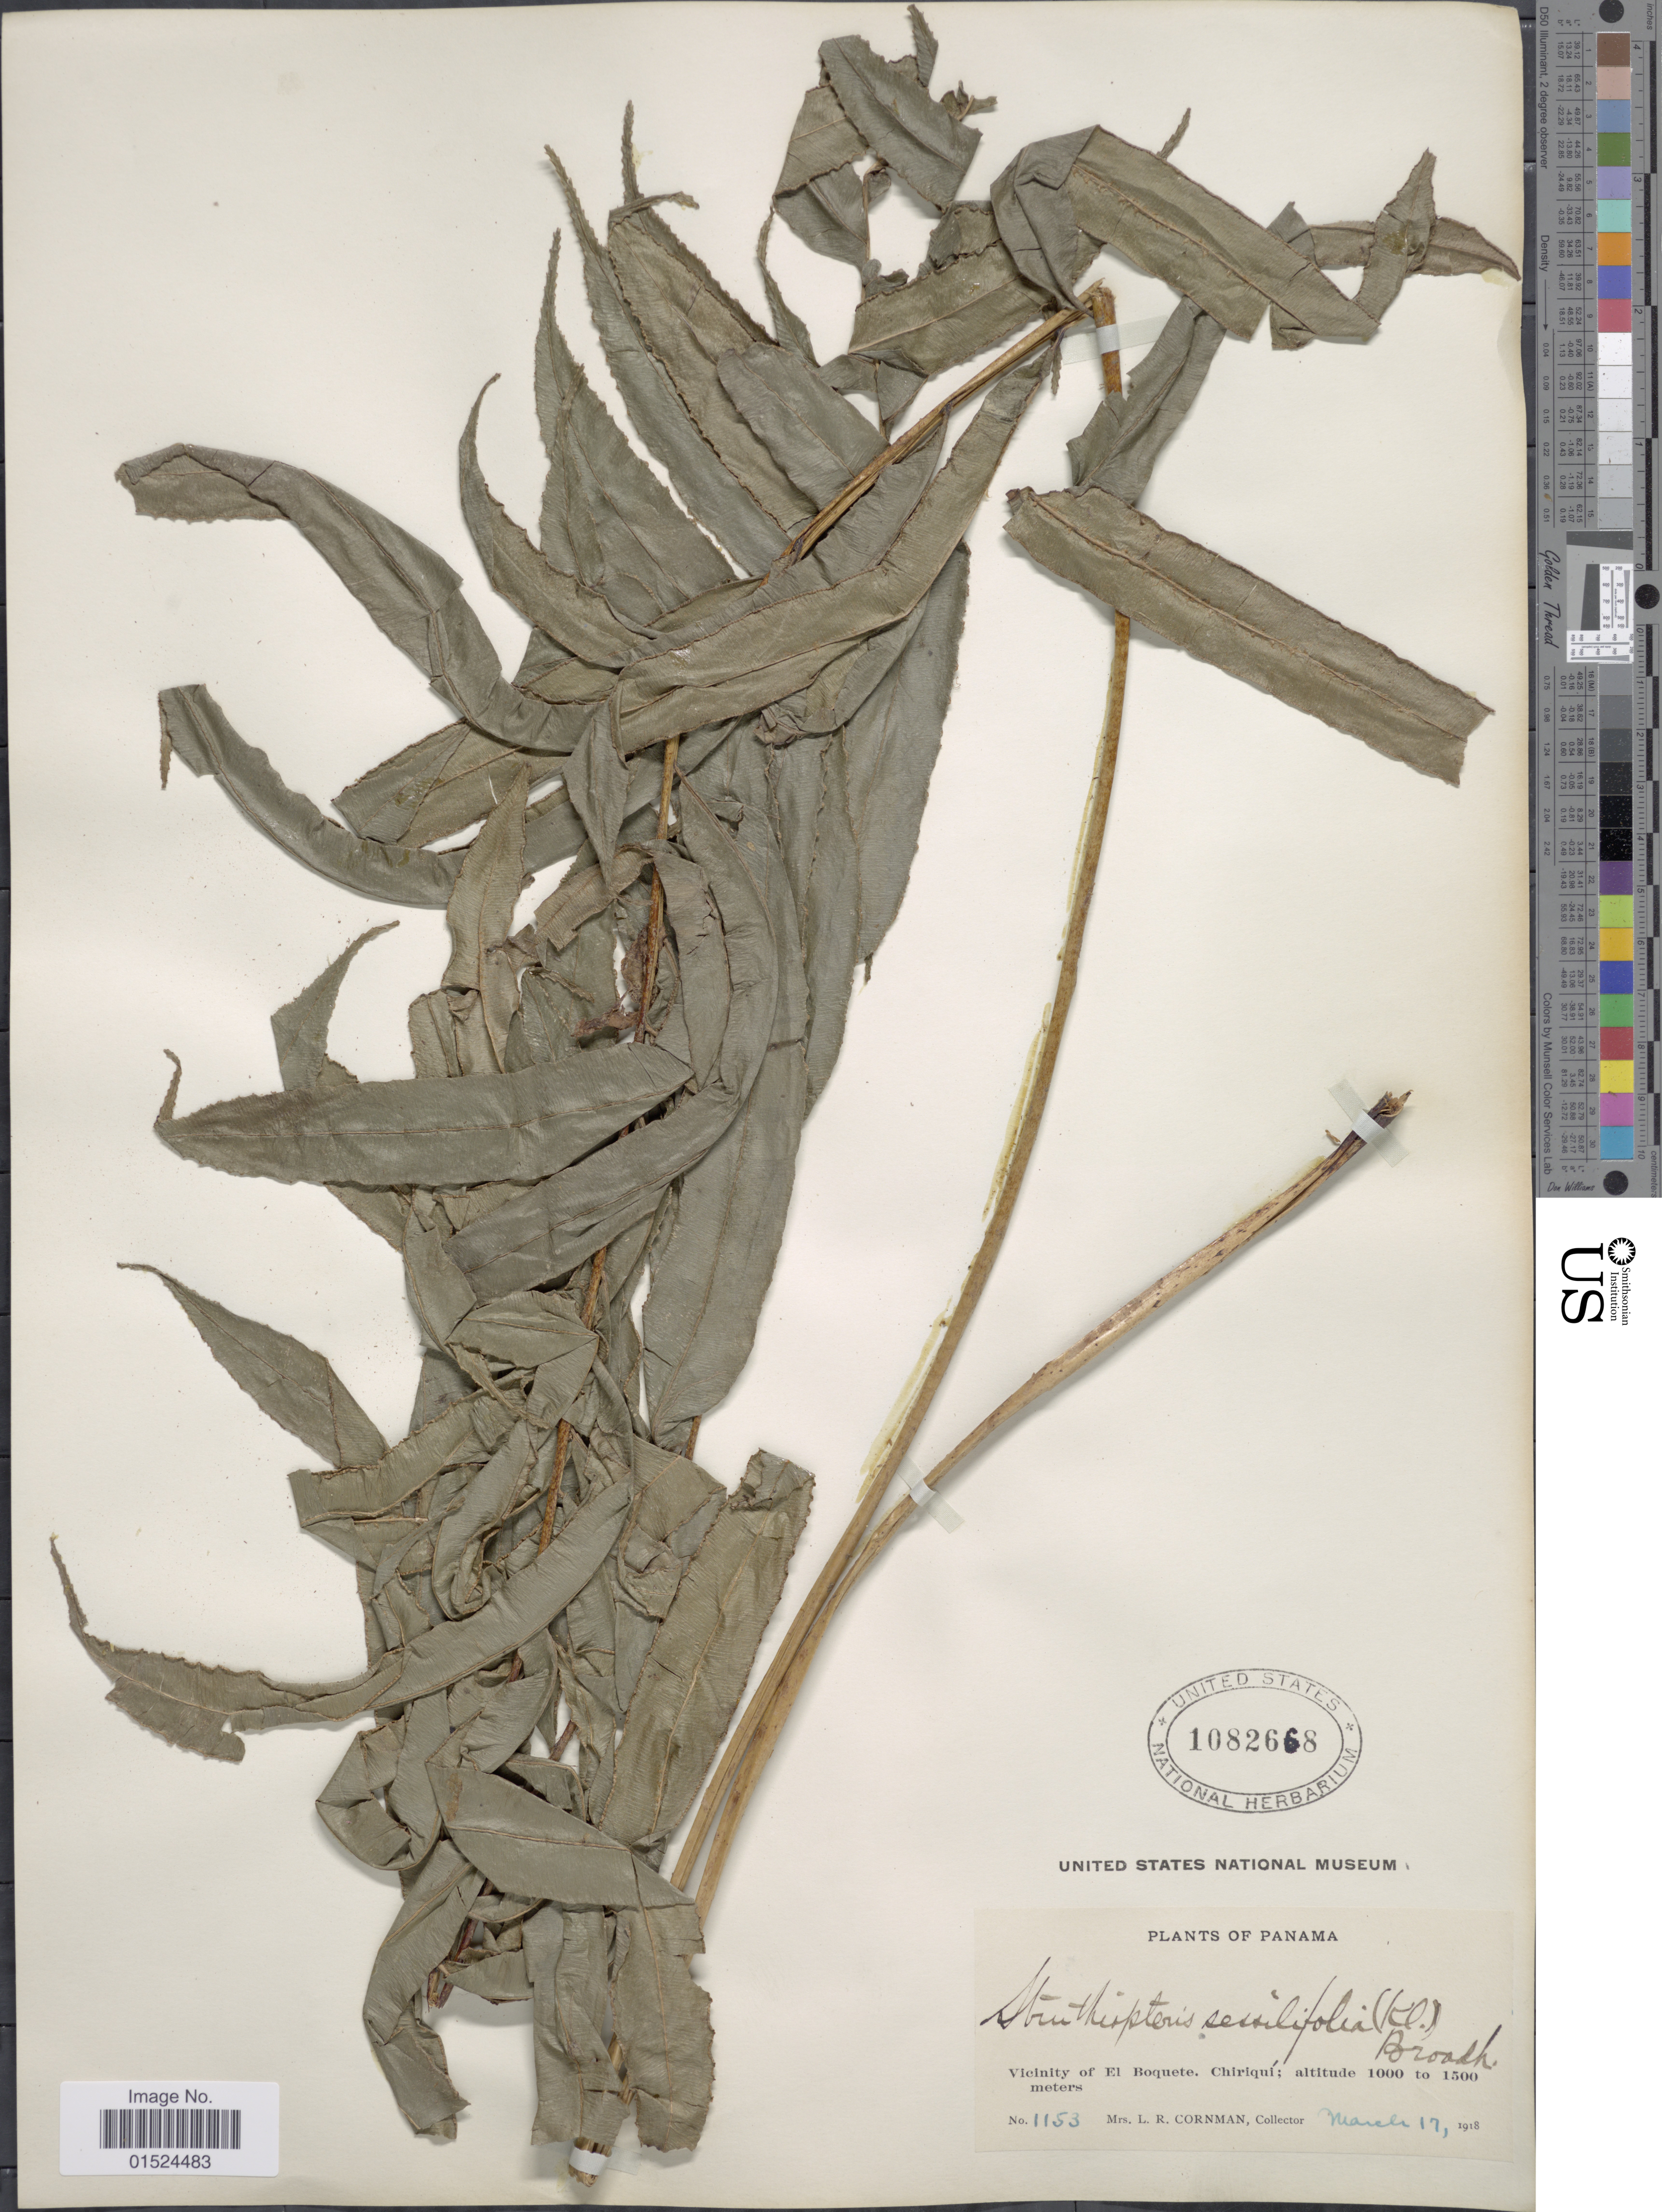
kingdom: Plantae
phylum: Tracheophyta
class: Polypodiopsida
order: Polypodiales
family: Blechnaceae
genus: Blechnum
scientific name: Blechnum schiedeanum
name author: (Schltdl. ex C. Presl) Hieron.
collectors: L. Cornman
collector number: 1153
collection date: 1918-03-17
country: Panama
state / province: Chiriqui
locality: Vicinity of El Boquete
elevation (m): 1000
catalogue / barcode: US 1082668